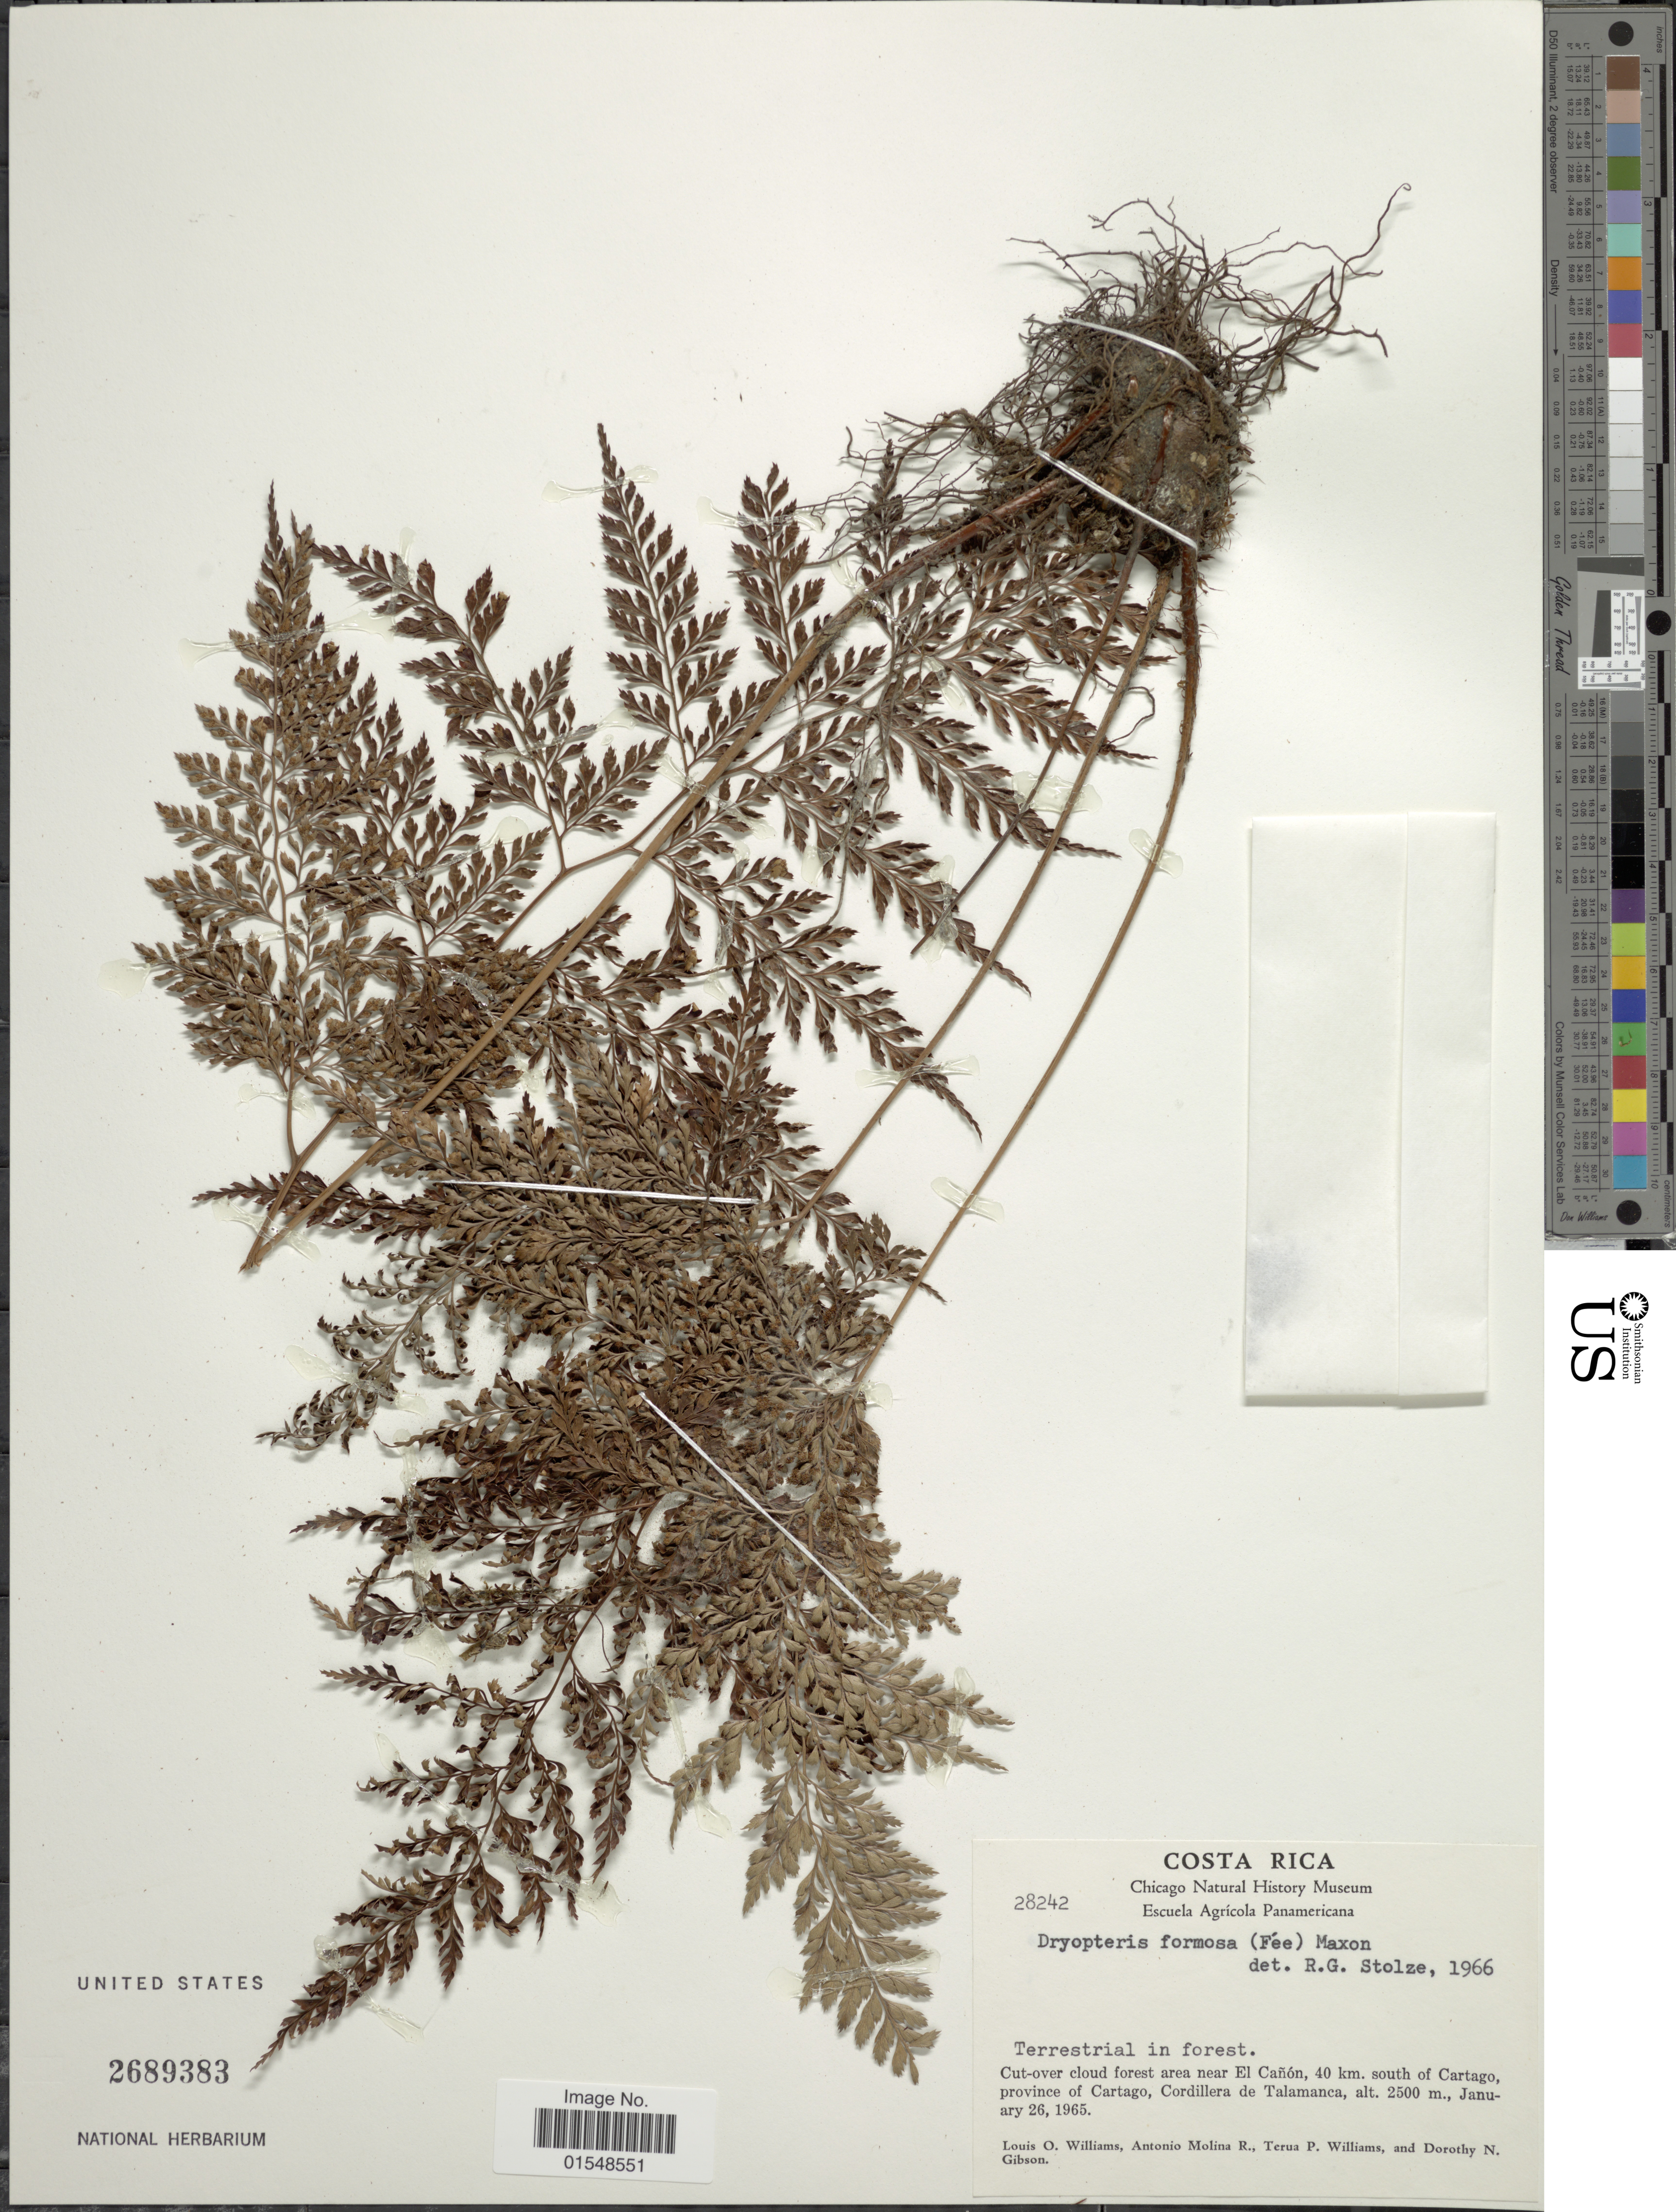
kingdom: Plantae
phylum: Tracheophyta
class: Polypodiopsida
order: Polypodiales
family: Dryopteridaceae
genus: Arachniodes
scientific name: Arachniodes denticulata var. barbensis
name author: (C. Chr.) Lellinger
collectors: L. O. Williams, A. R. Molina, T. P. Williams & D. N. Gibson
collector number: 28242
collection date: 1965-01-26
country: Costa Rica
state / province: Cartago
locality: Cut- over cloud forest area near El Cañón, 40 km. south of Cartago, province of Cartago, Cordillera de Talamanca, Escuela Agrícola Panamericana.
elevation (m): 2500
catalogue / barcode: US 2689383